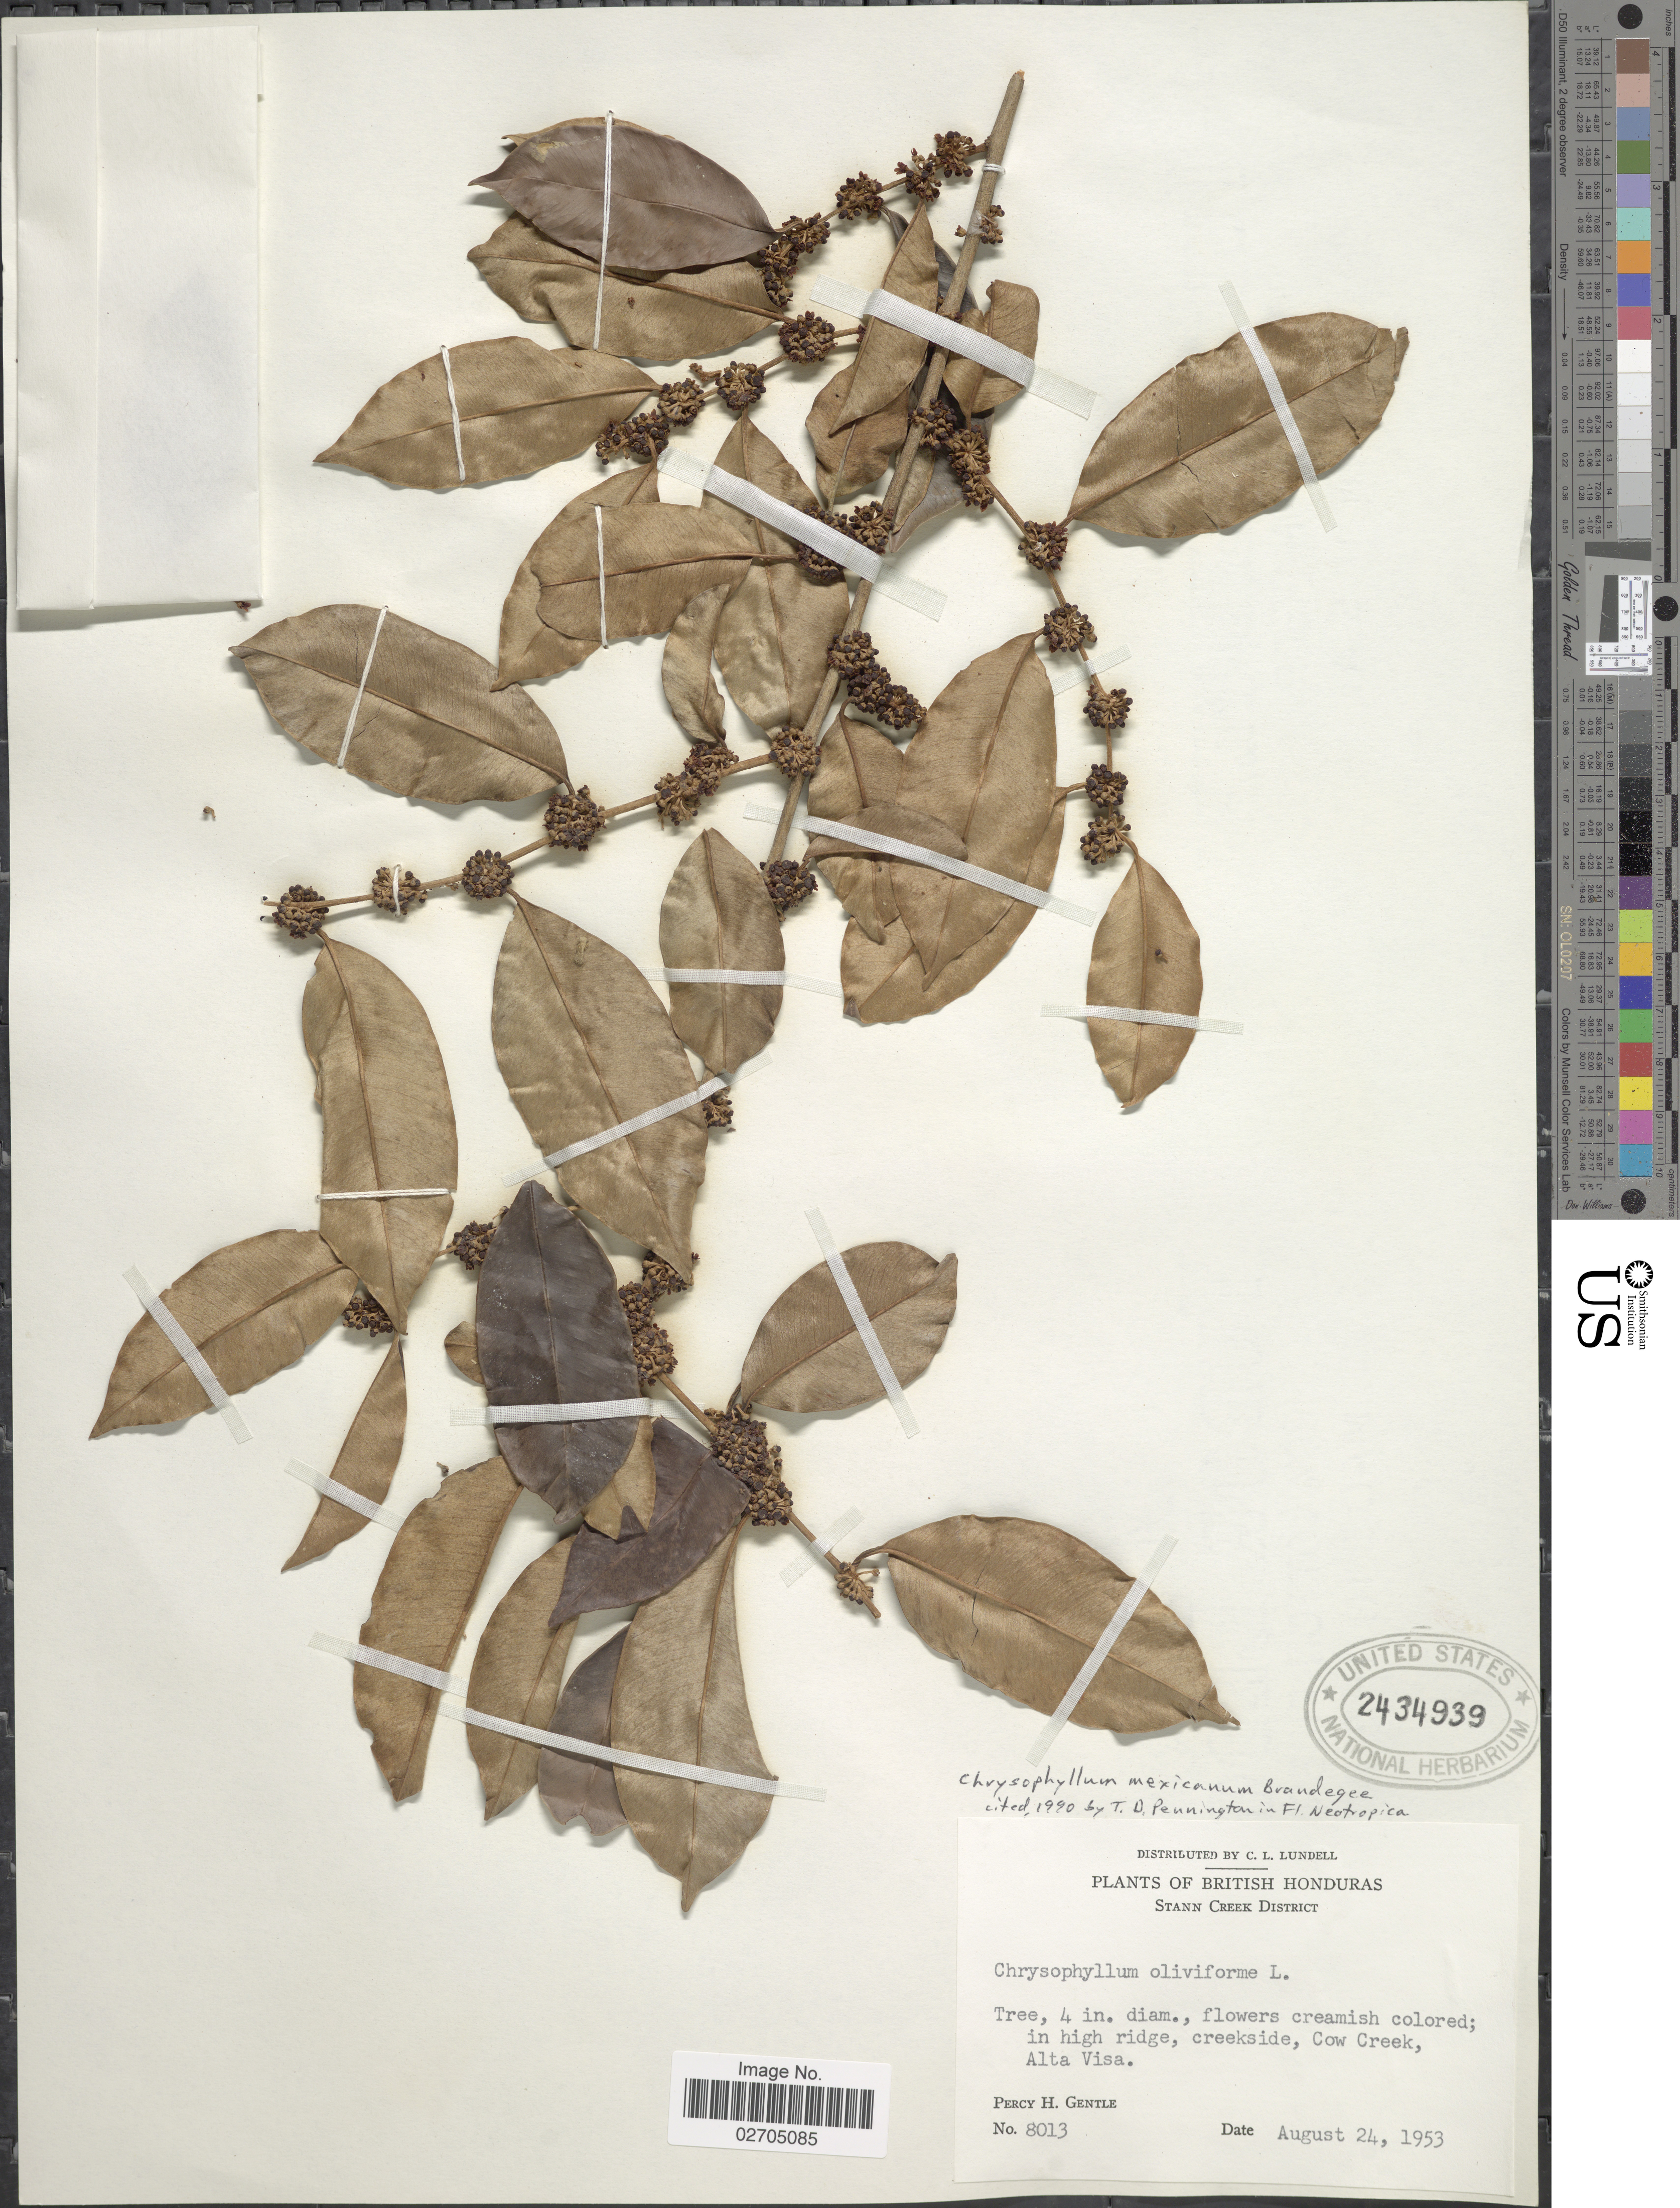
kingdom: Plantae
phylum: Tracheophyta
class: Magnoliopsida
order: Ericales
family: Sapotaceae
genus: Chrysophyllum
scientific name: Chrysophyllum mexicanum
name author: Brandegee ex Standl.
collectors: P. H. Gentle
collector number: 8013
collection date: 1953-08-24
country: Belize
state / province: Stann Creek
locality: British Honduras, Stann Creek District, in high ridge, creekside, Cow Creek, Alta Vista.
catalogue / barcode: US 2434939